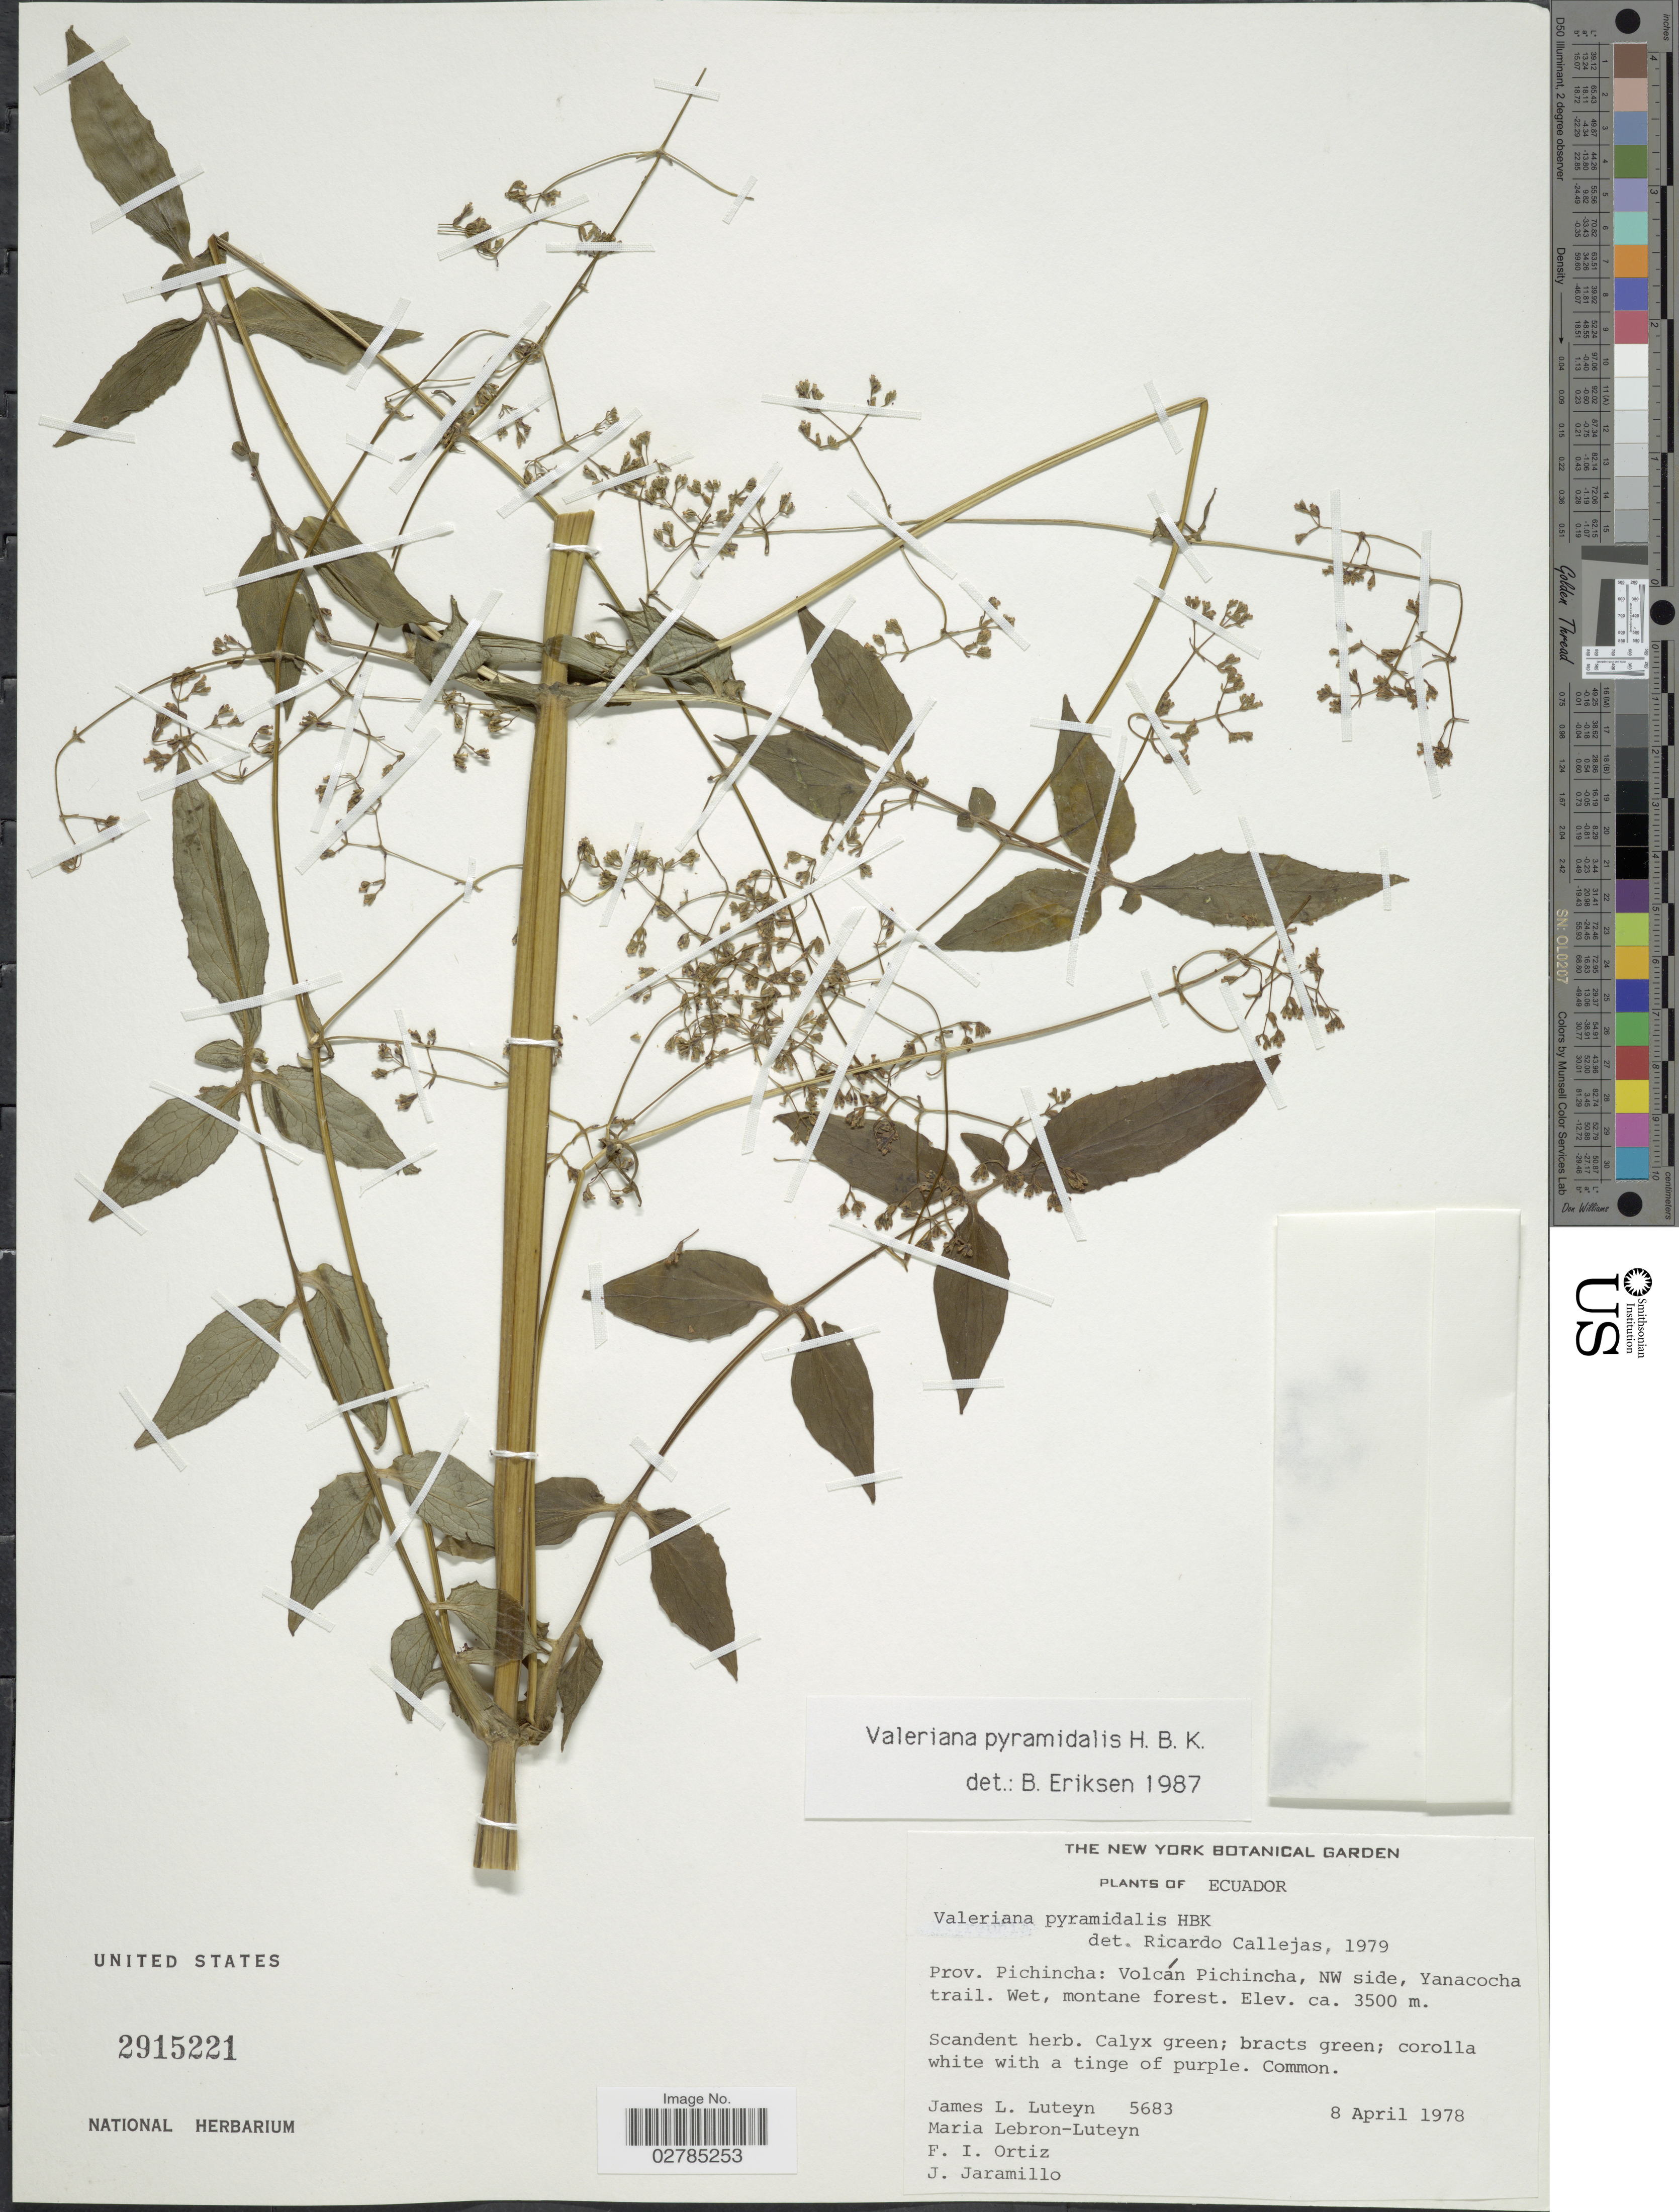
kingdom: Plantae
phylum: Tracheophyta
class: Magnoliopsida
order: Dipsacales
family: Caprifoliaceae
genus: Valeriana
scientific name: Valeriana pyramidalis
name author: Kunth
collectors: J. L. Luteyn, M. L. Lebrón-Luteyn, F. Ortiz & J. Jaramillo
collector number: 5683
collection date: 1978-04-08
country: Ecuador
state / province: Pichincha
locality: Volcán Pichincha, NW side, Yanacocha trail.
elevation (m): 3500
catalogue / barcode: US 2915221